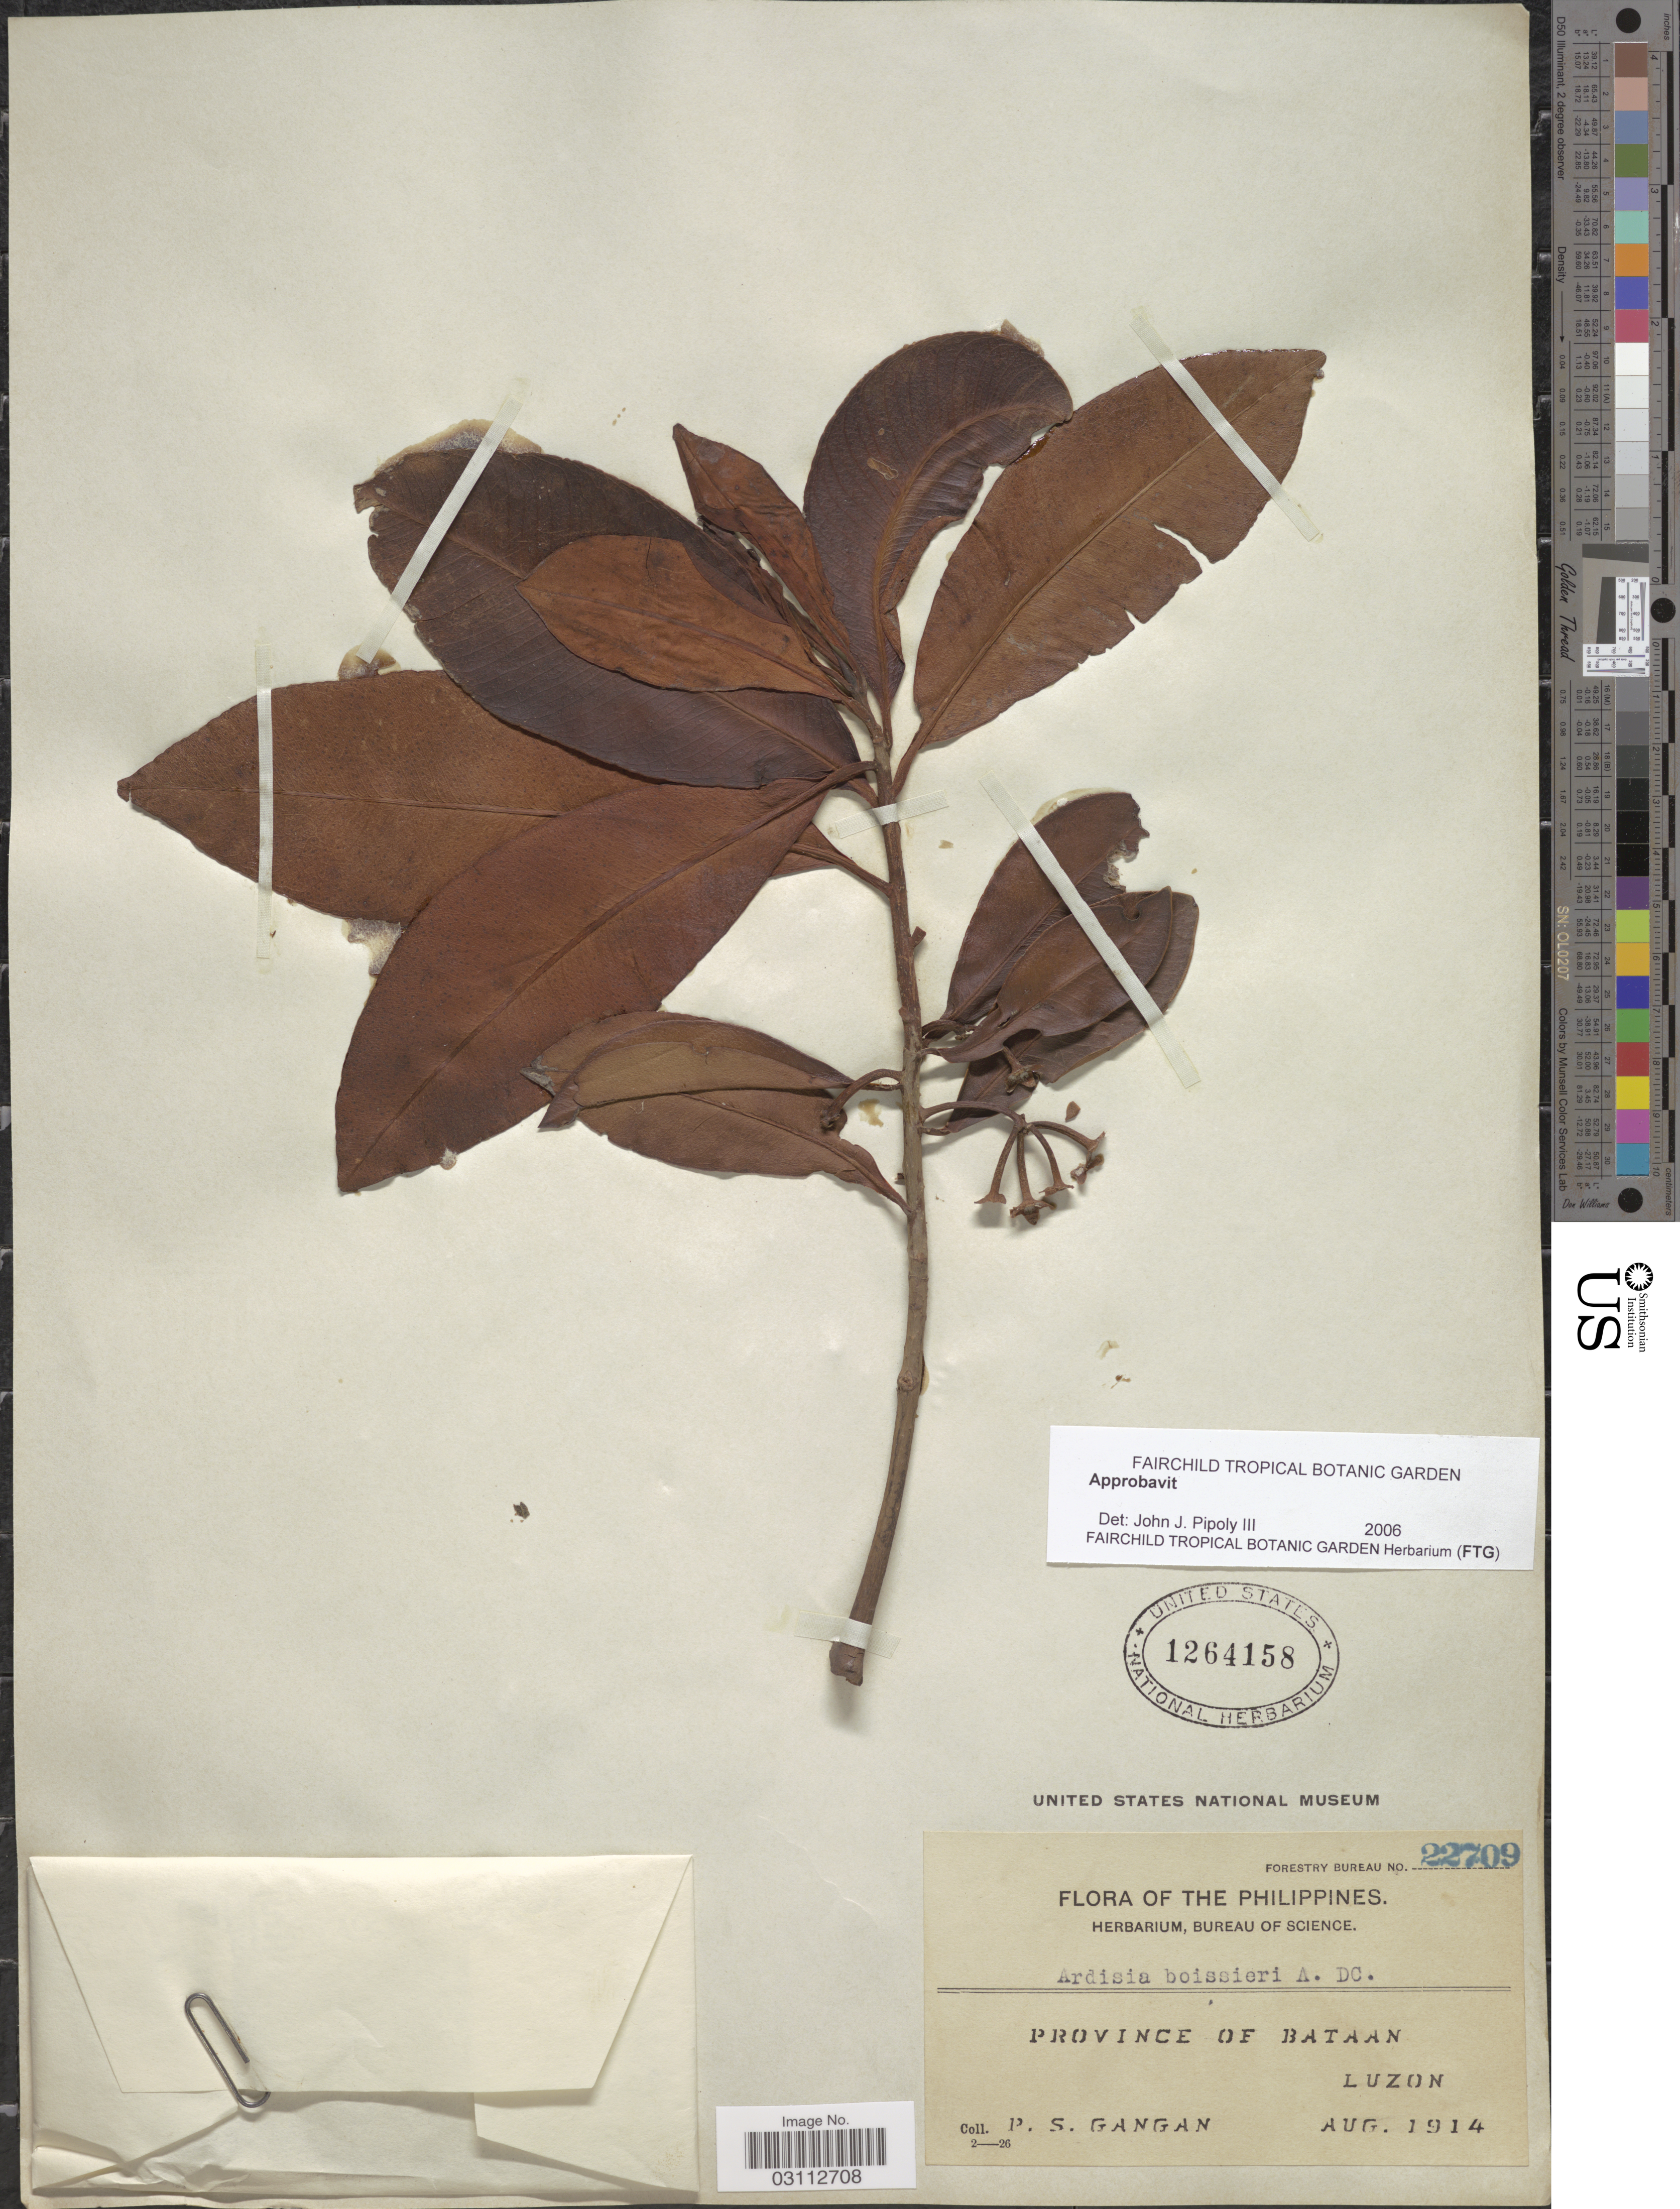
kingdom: Plantae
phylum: Tracheophyta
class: Magnoliopsida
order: Ericales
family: Primulaceae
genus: Ardisia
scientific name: Ardisia boissieri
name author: A. DC.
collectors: P. Gangan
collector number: Forestry Bureau 22709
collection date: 1914-08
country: Philippines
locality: Province of Bataan, Luzon.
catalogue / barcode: US 1264158